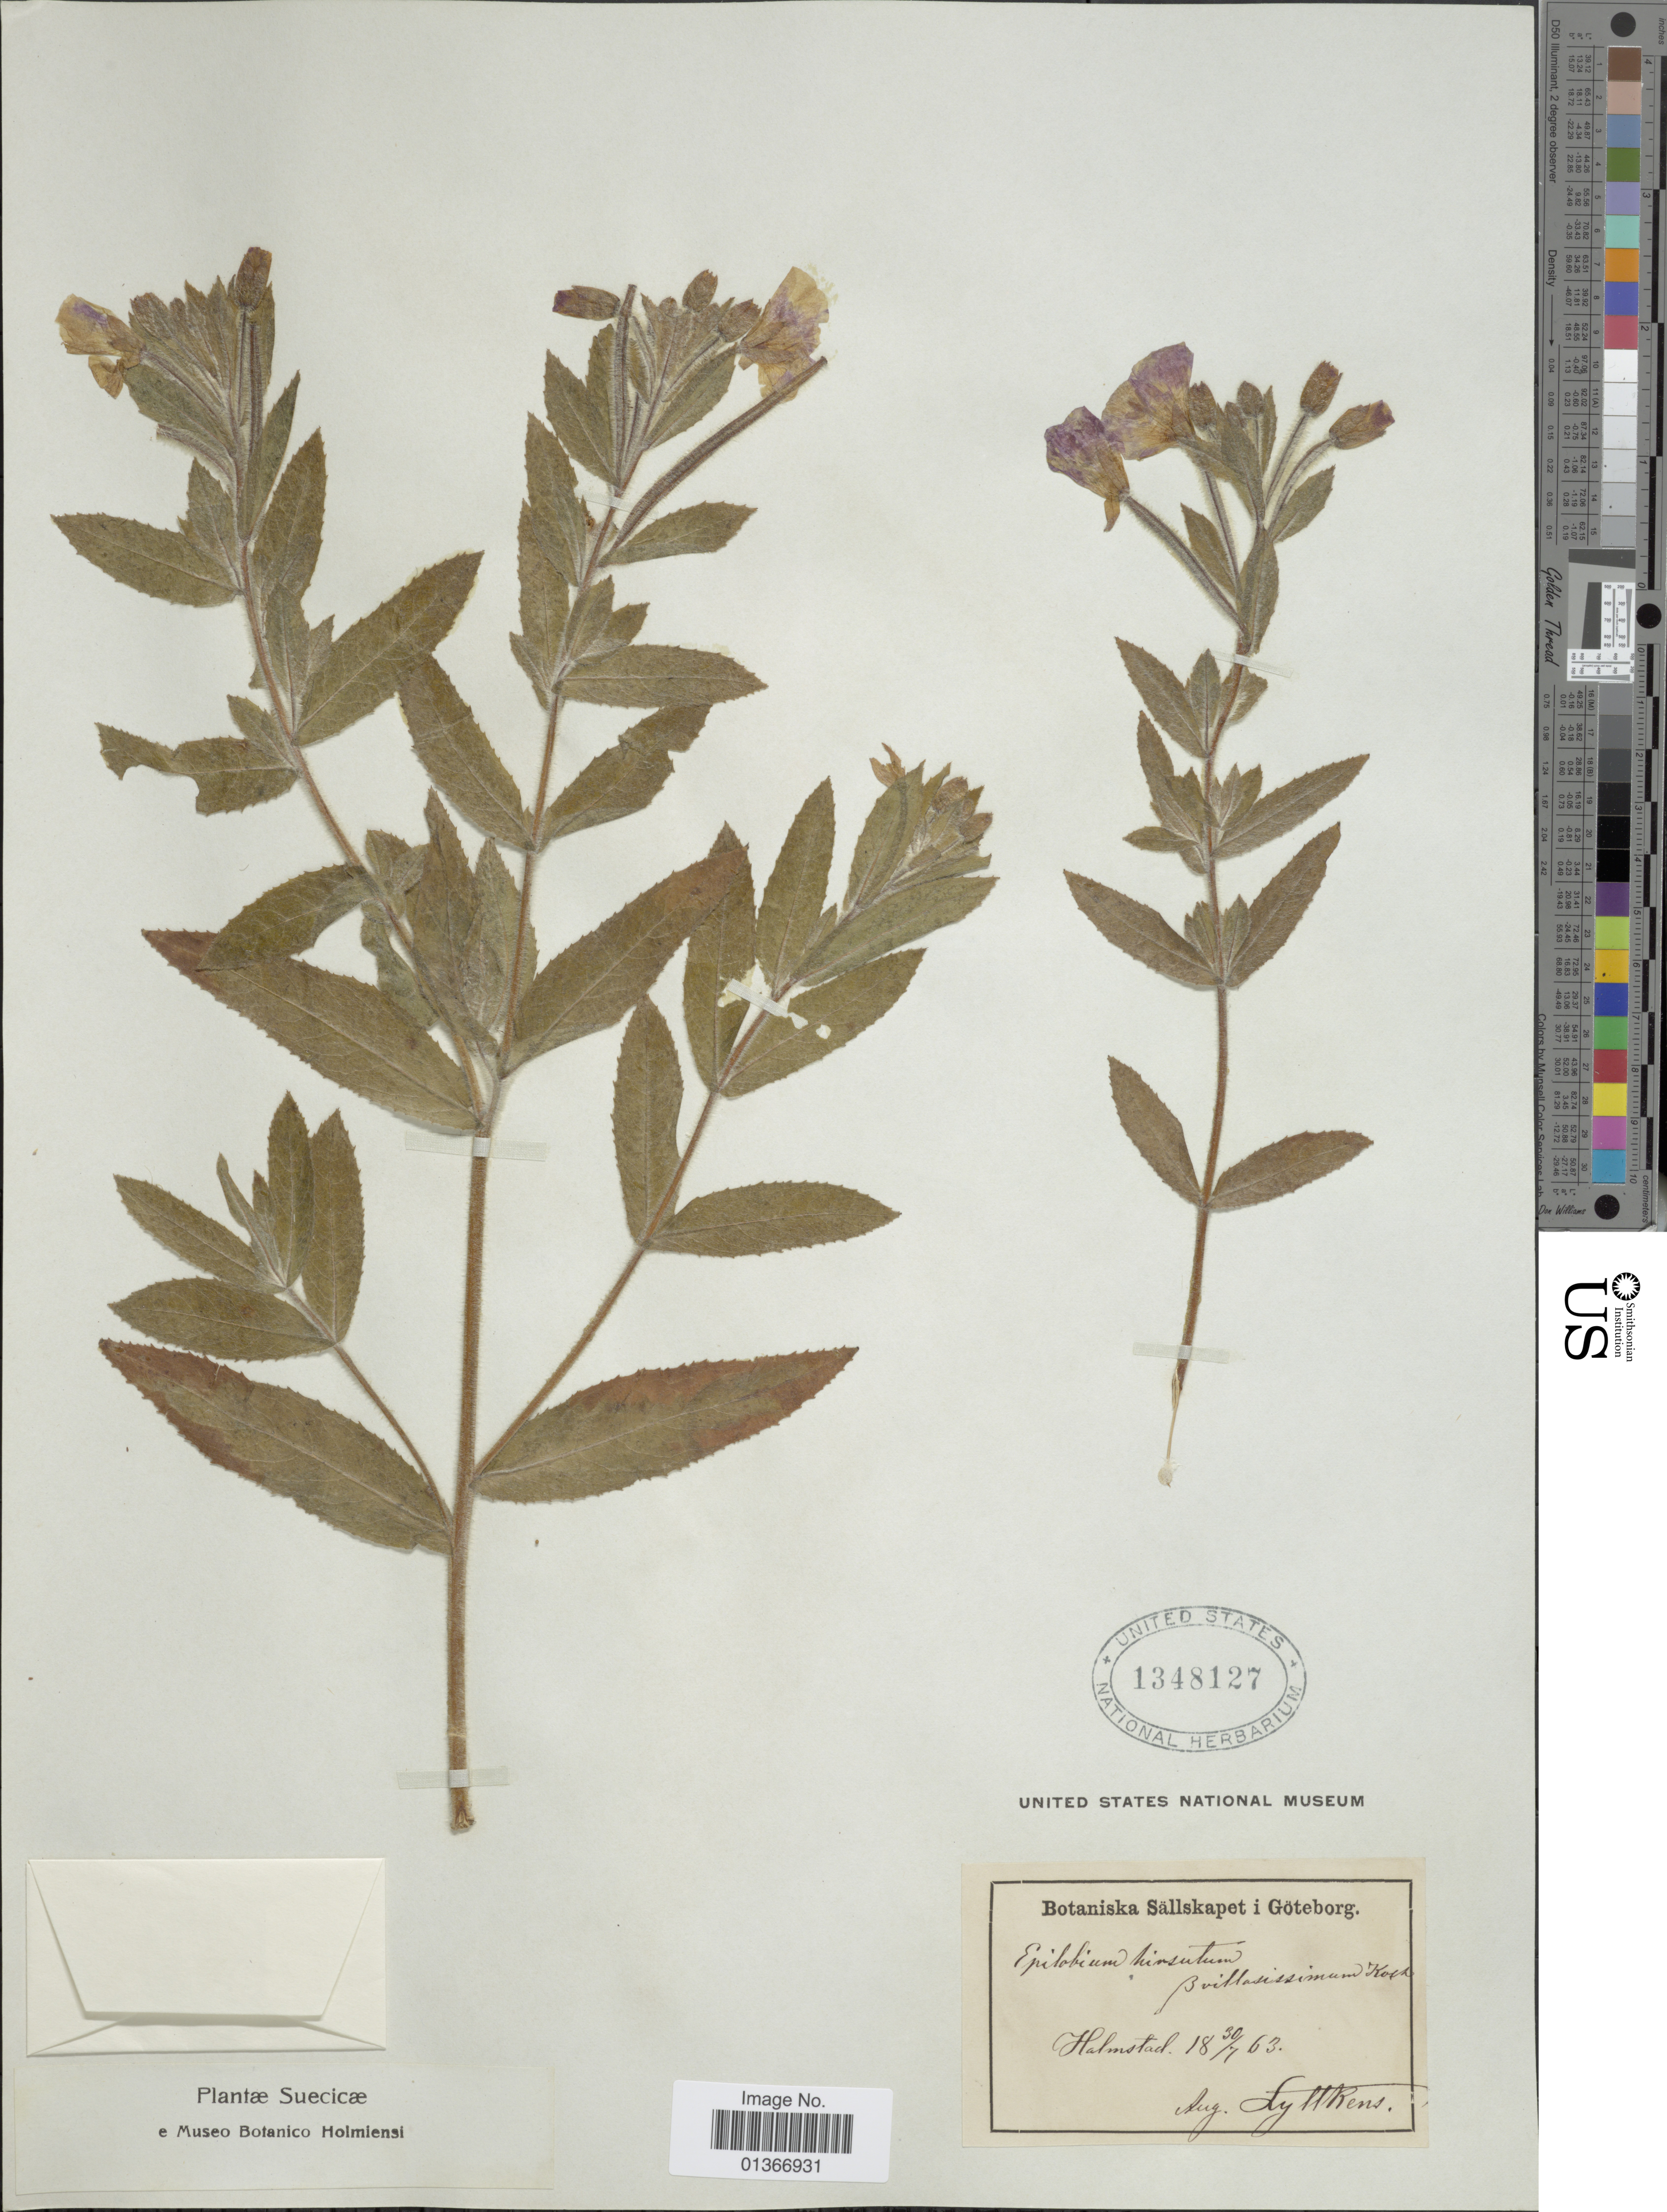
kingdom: Plantae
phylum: Tracheophyta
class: Magnoliopsida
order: Myrtales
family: Onagraceae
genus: Epilobium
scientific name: Epilobium hirsutum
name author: L.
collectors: M. Rens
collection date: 1863-07-30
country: Sweden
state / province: Halland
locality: Halmstad.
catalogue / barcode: US 1348127